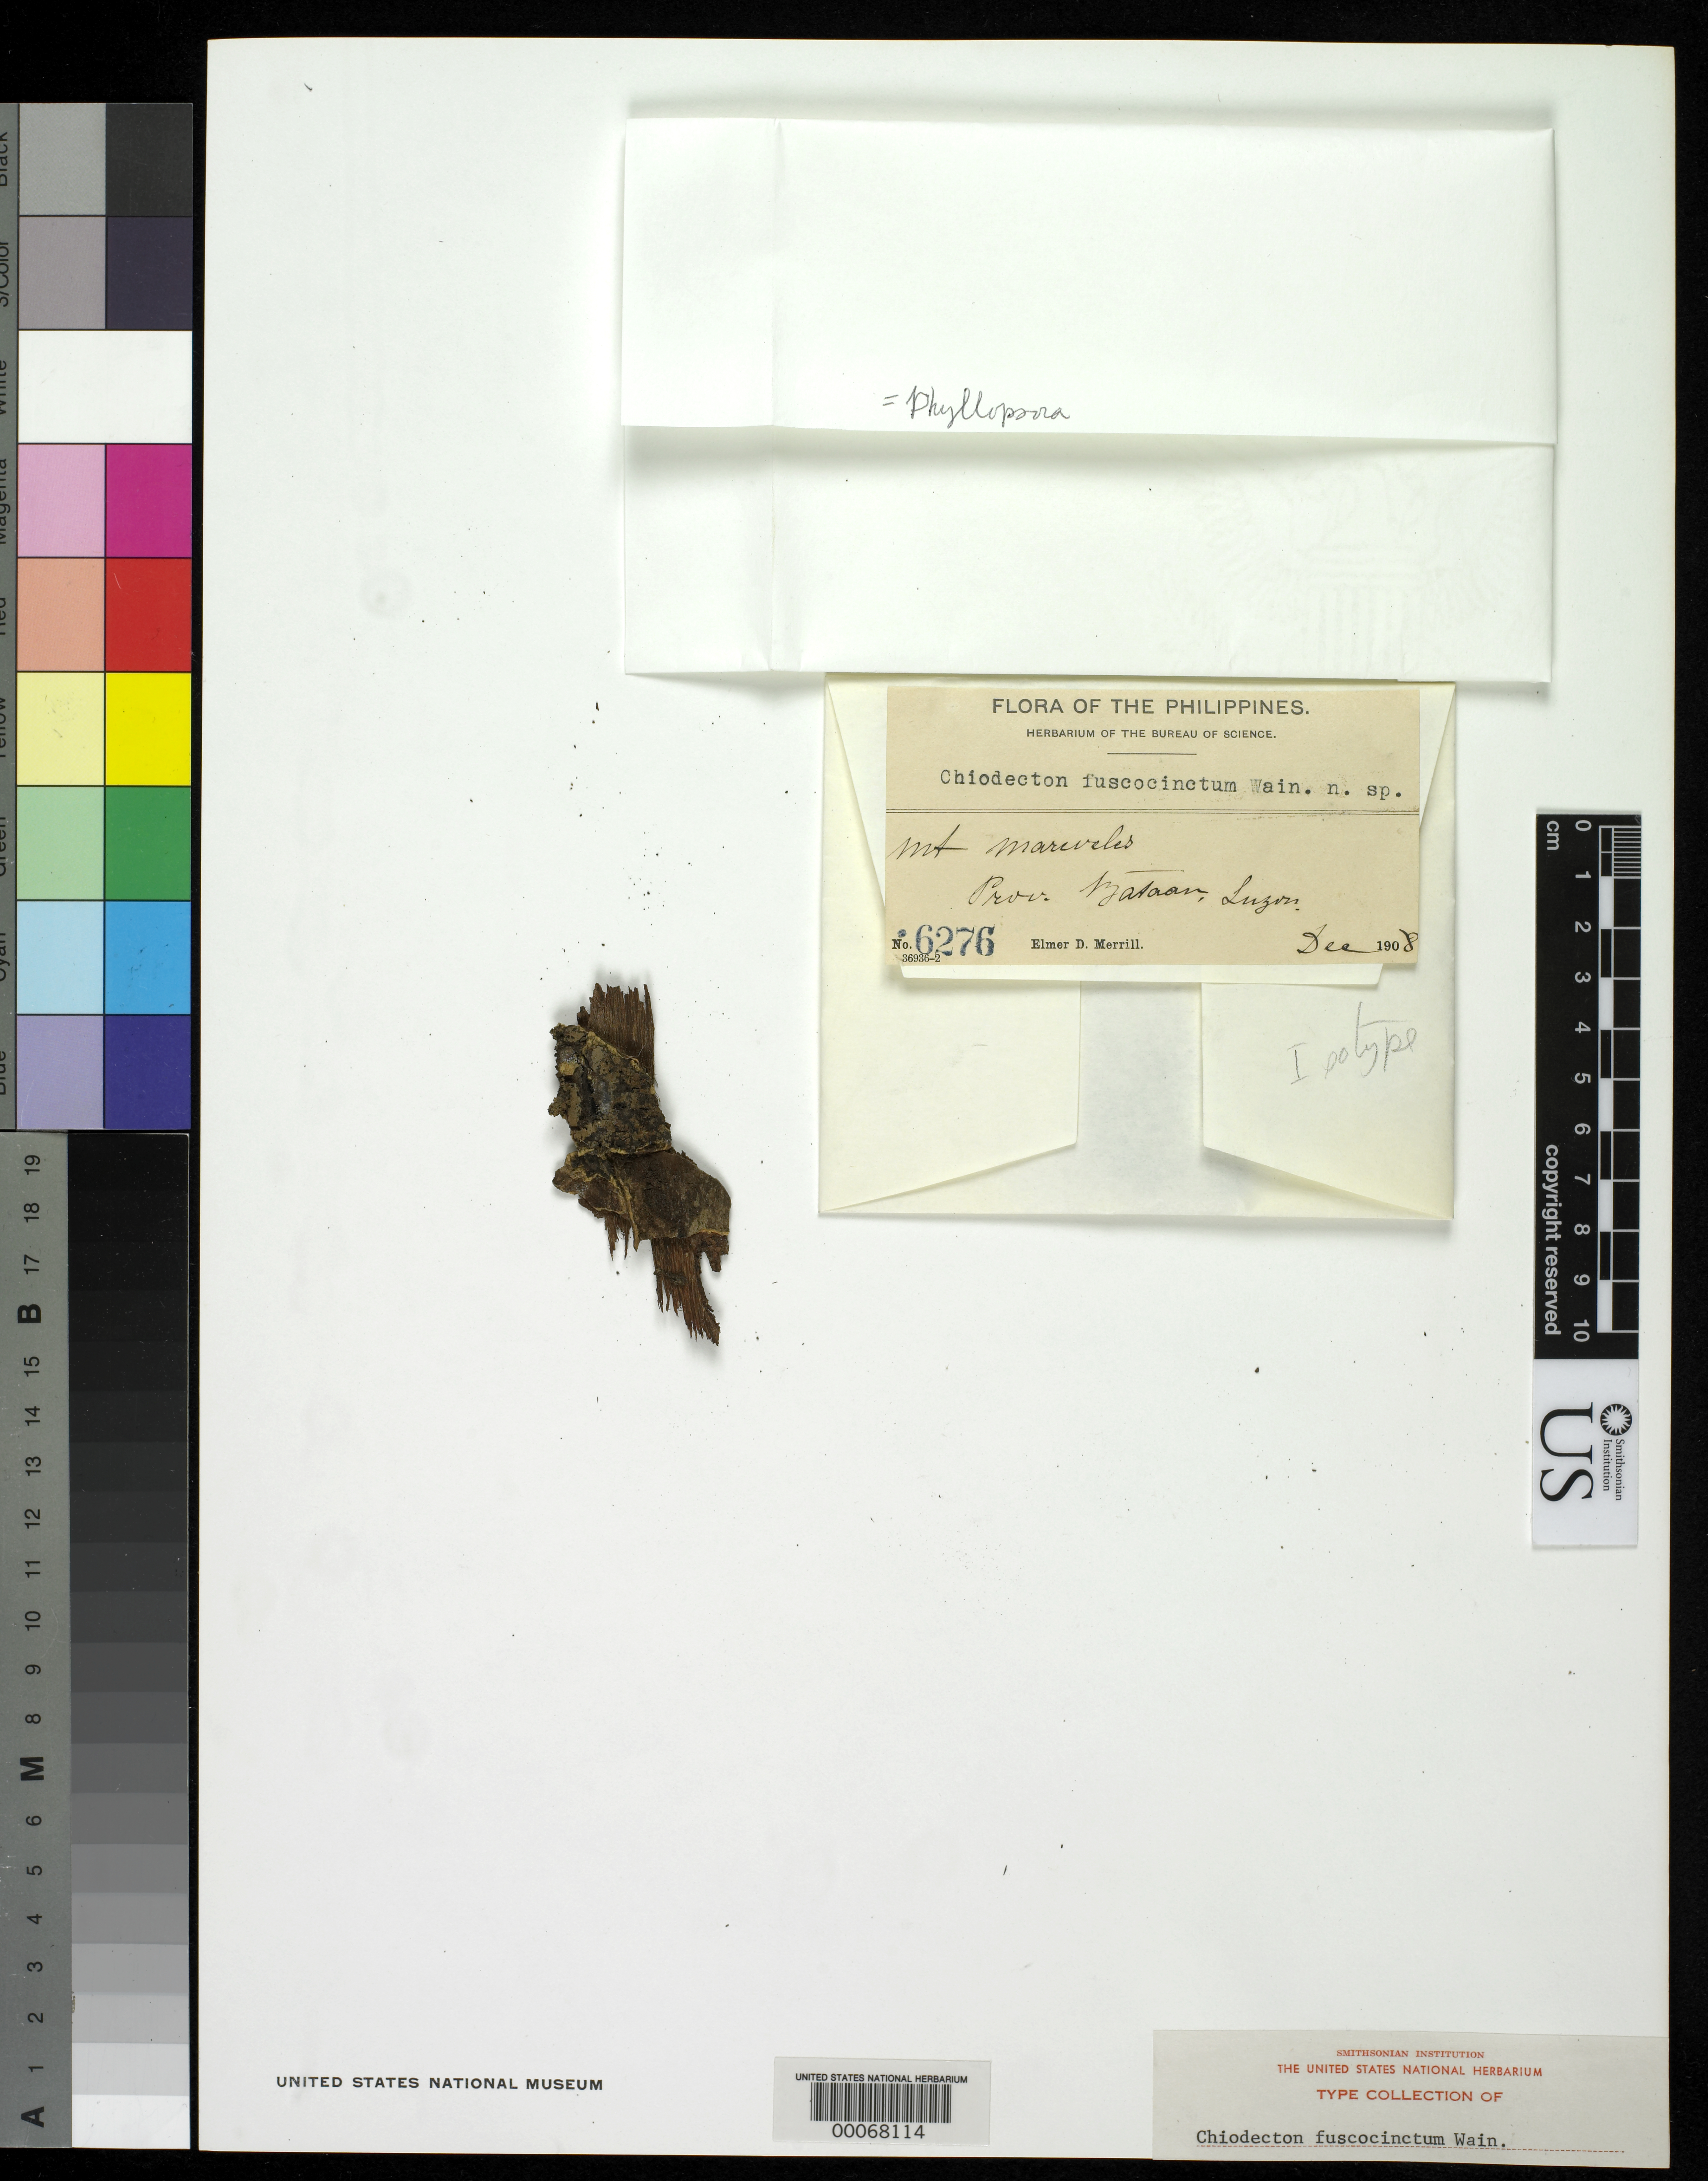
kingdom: Fungi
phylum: Ascomycota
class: Arthoniomycetes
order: Arthoniales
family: Roccellaceae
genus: Chiodecton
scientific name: Chiodecton fuscocinctum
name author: Vain.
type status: Isotype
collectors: E. D. Merrill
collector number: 6276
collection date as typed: Dec 1908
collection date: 1908-12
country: Philippines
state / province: Central Luzon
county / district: Bataan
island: Luzon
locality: Mt. Mariveles.